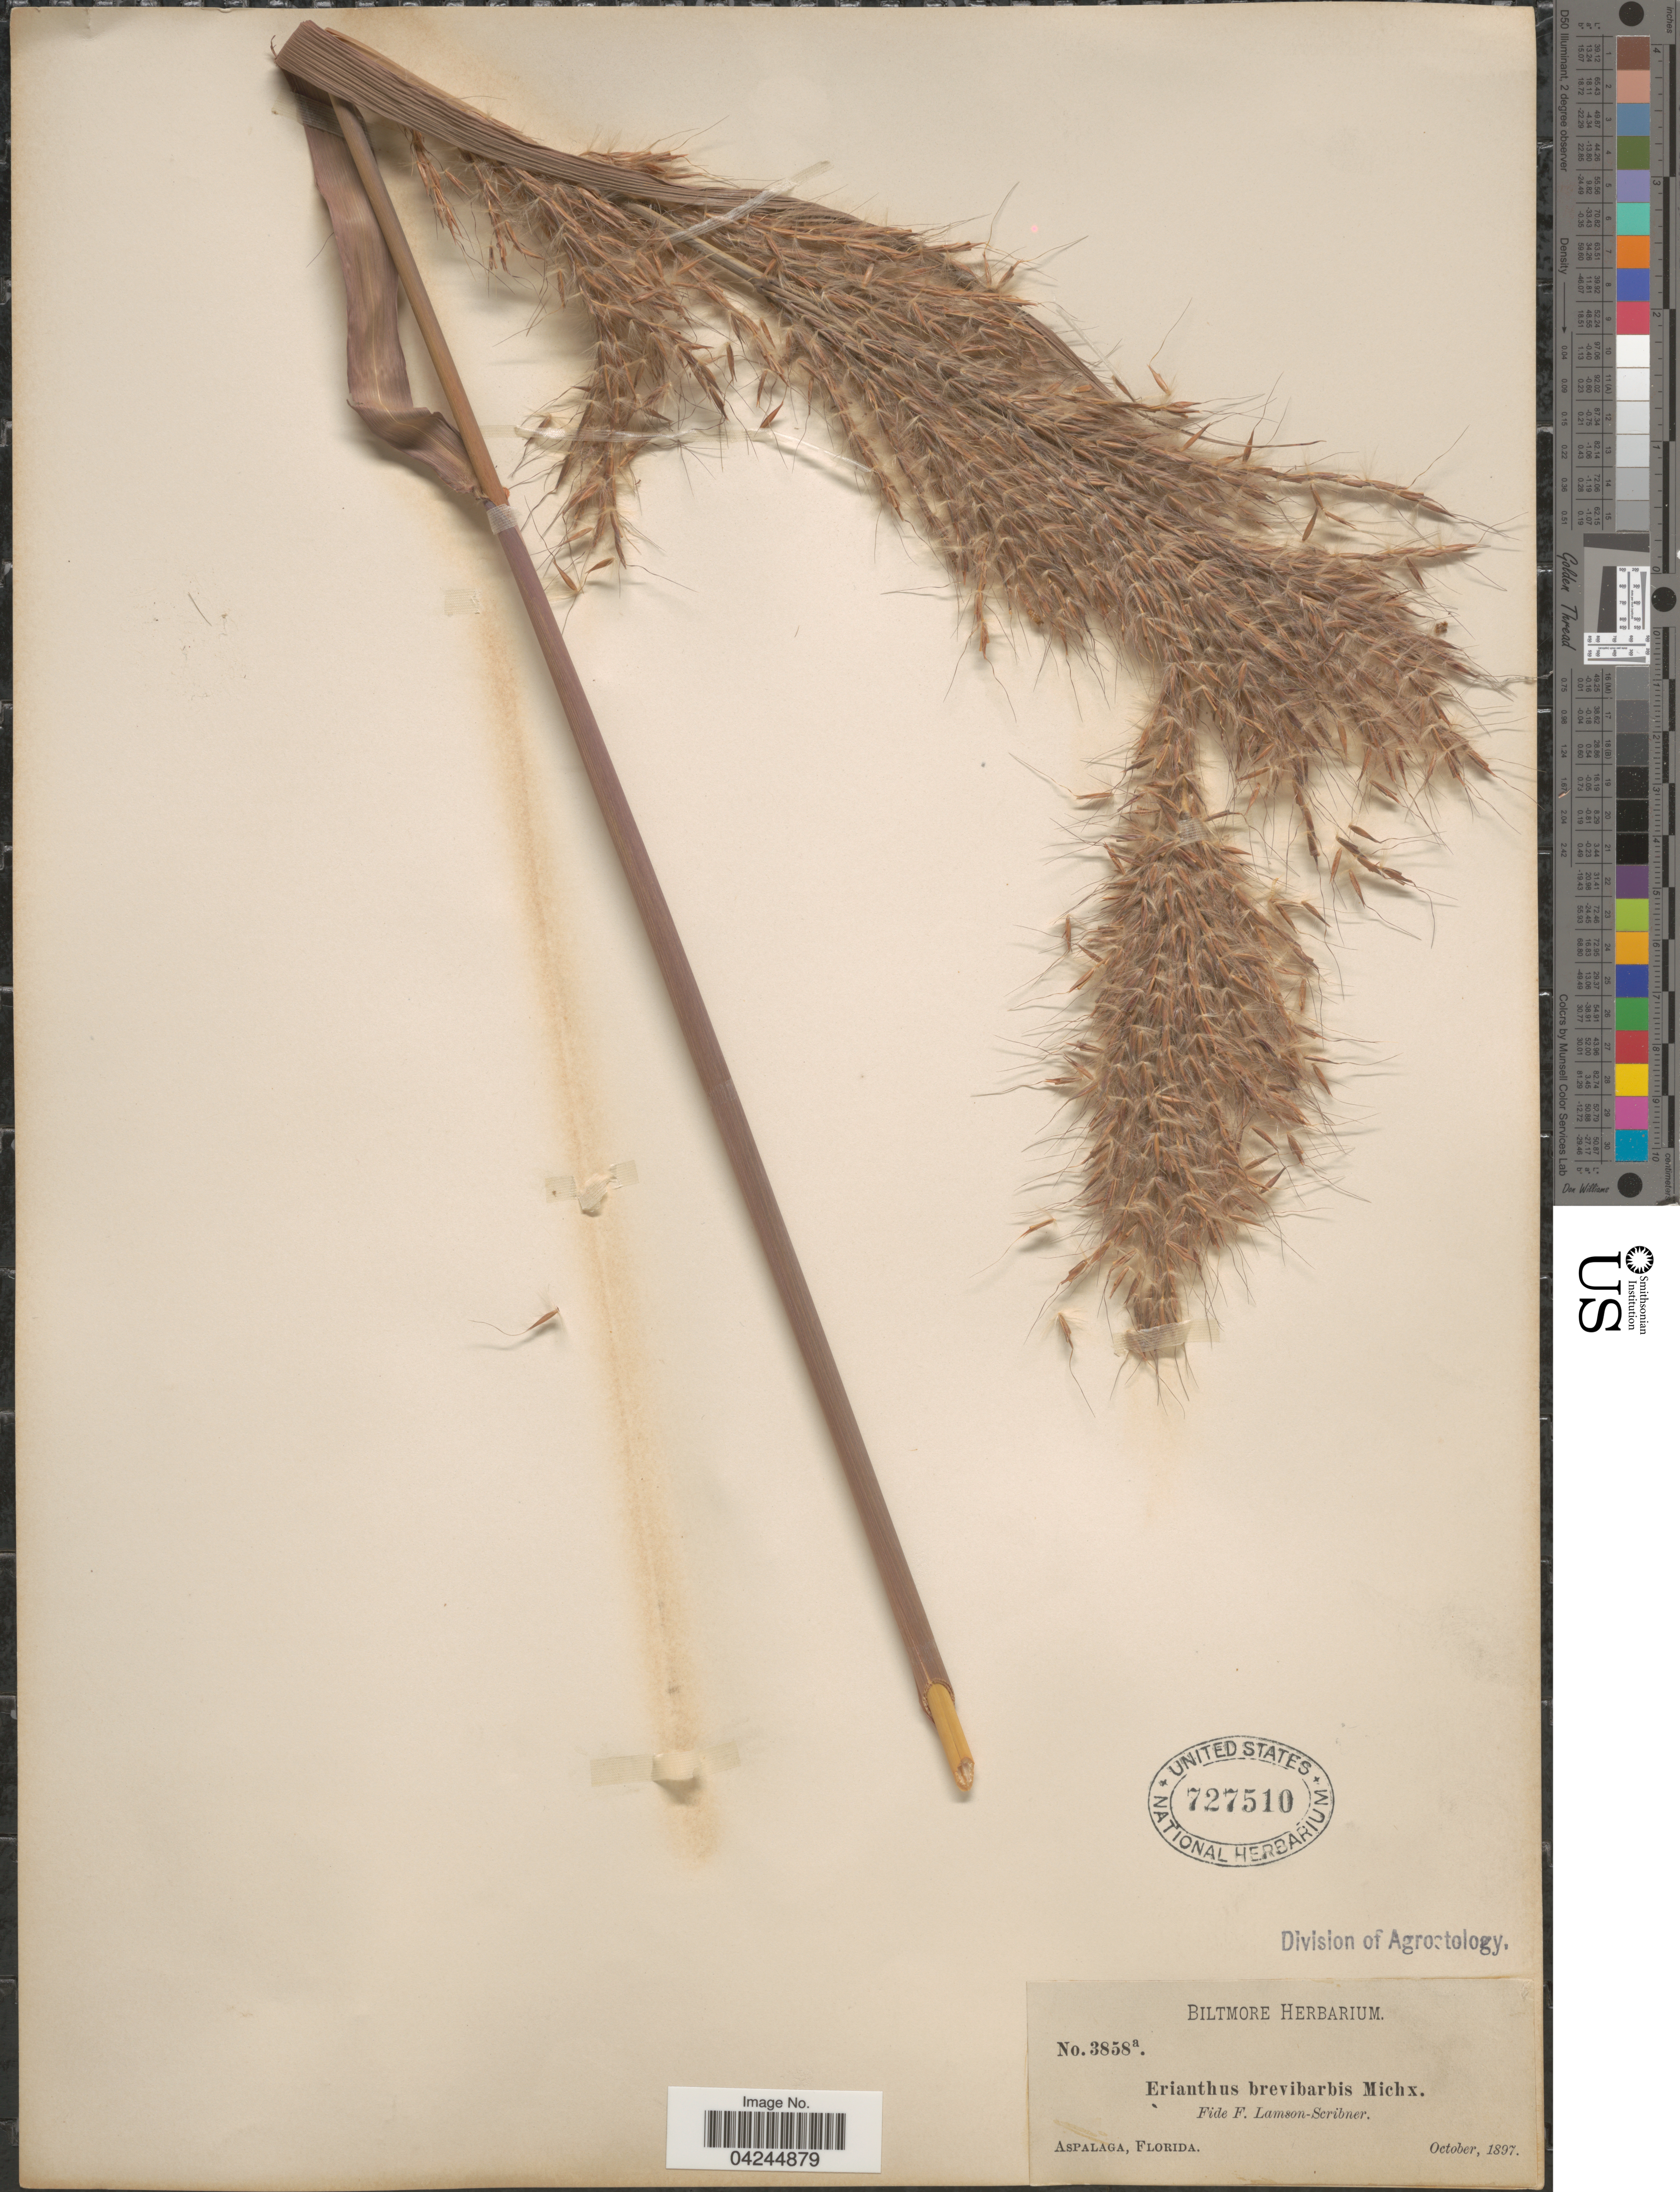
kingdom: Plantae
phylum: Tracheophyta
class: Liliopsida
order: Poales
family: Poaceae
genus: Erianthus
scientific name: Erianthus brevibarbis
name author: Michx.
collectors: ex herb. Biltmore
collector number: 3858a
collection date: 1897-10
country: United States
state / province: Florida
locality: Aspalaga.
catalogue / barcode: US 727510